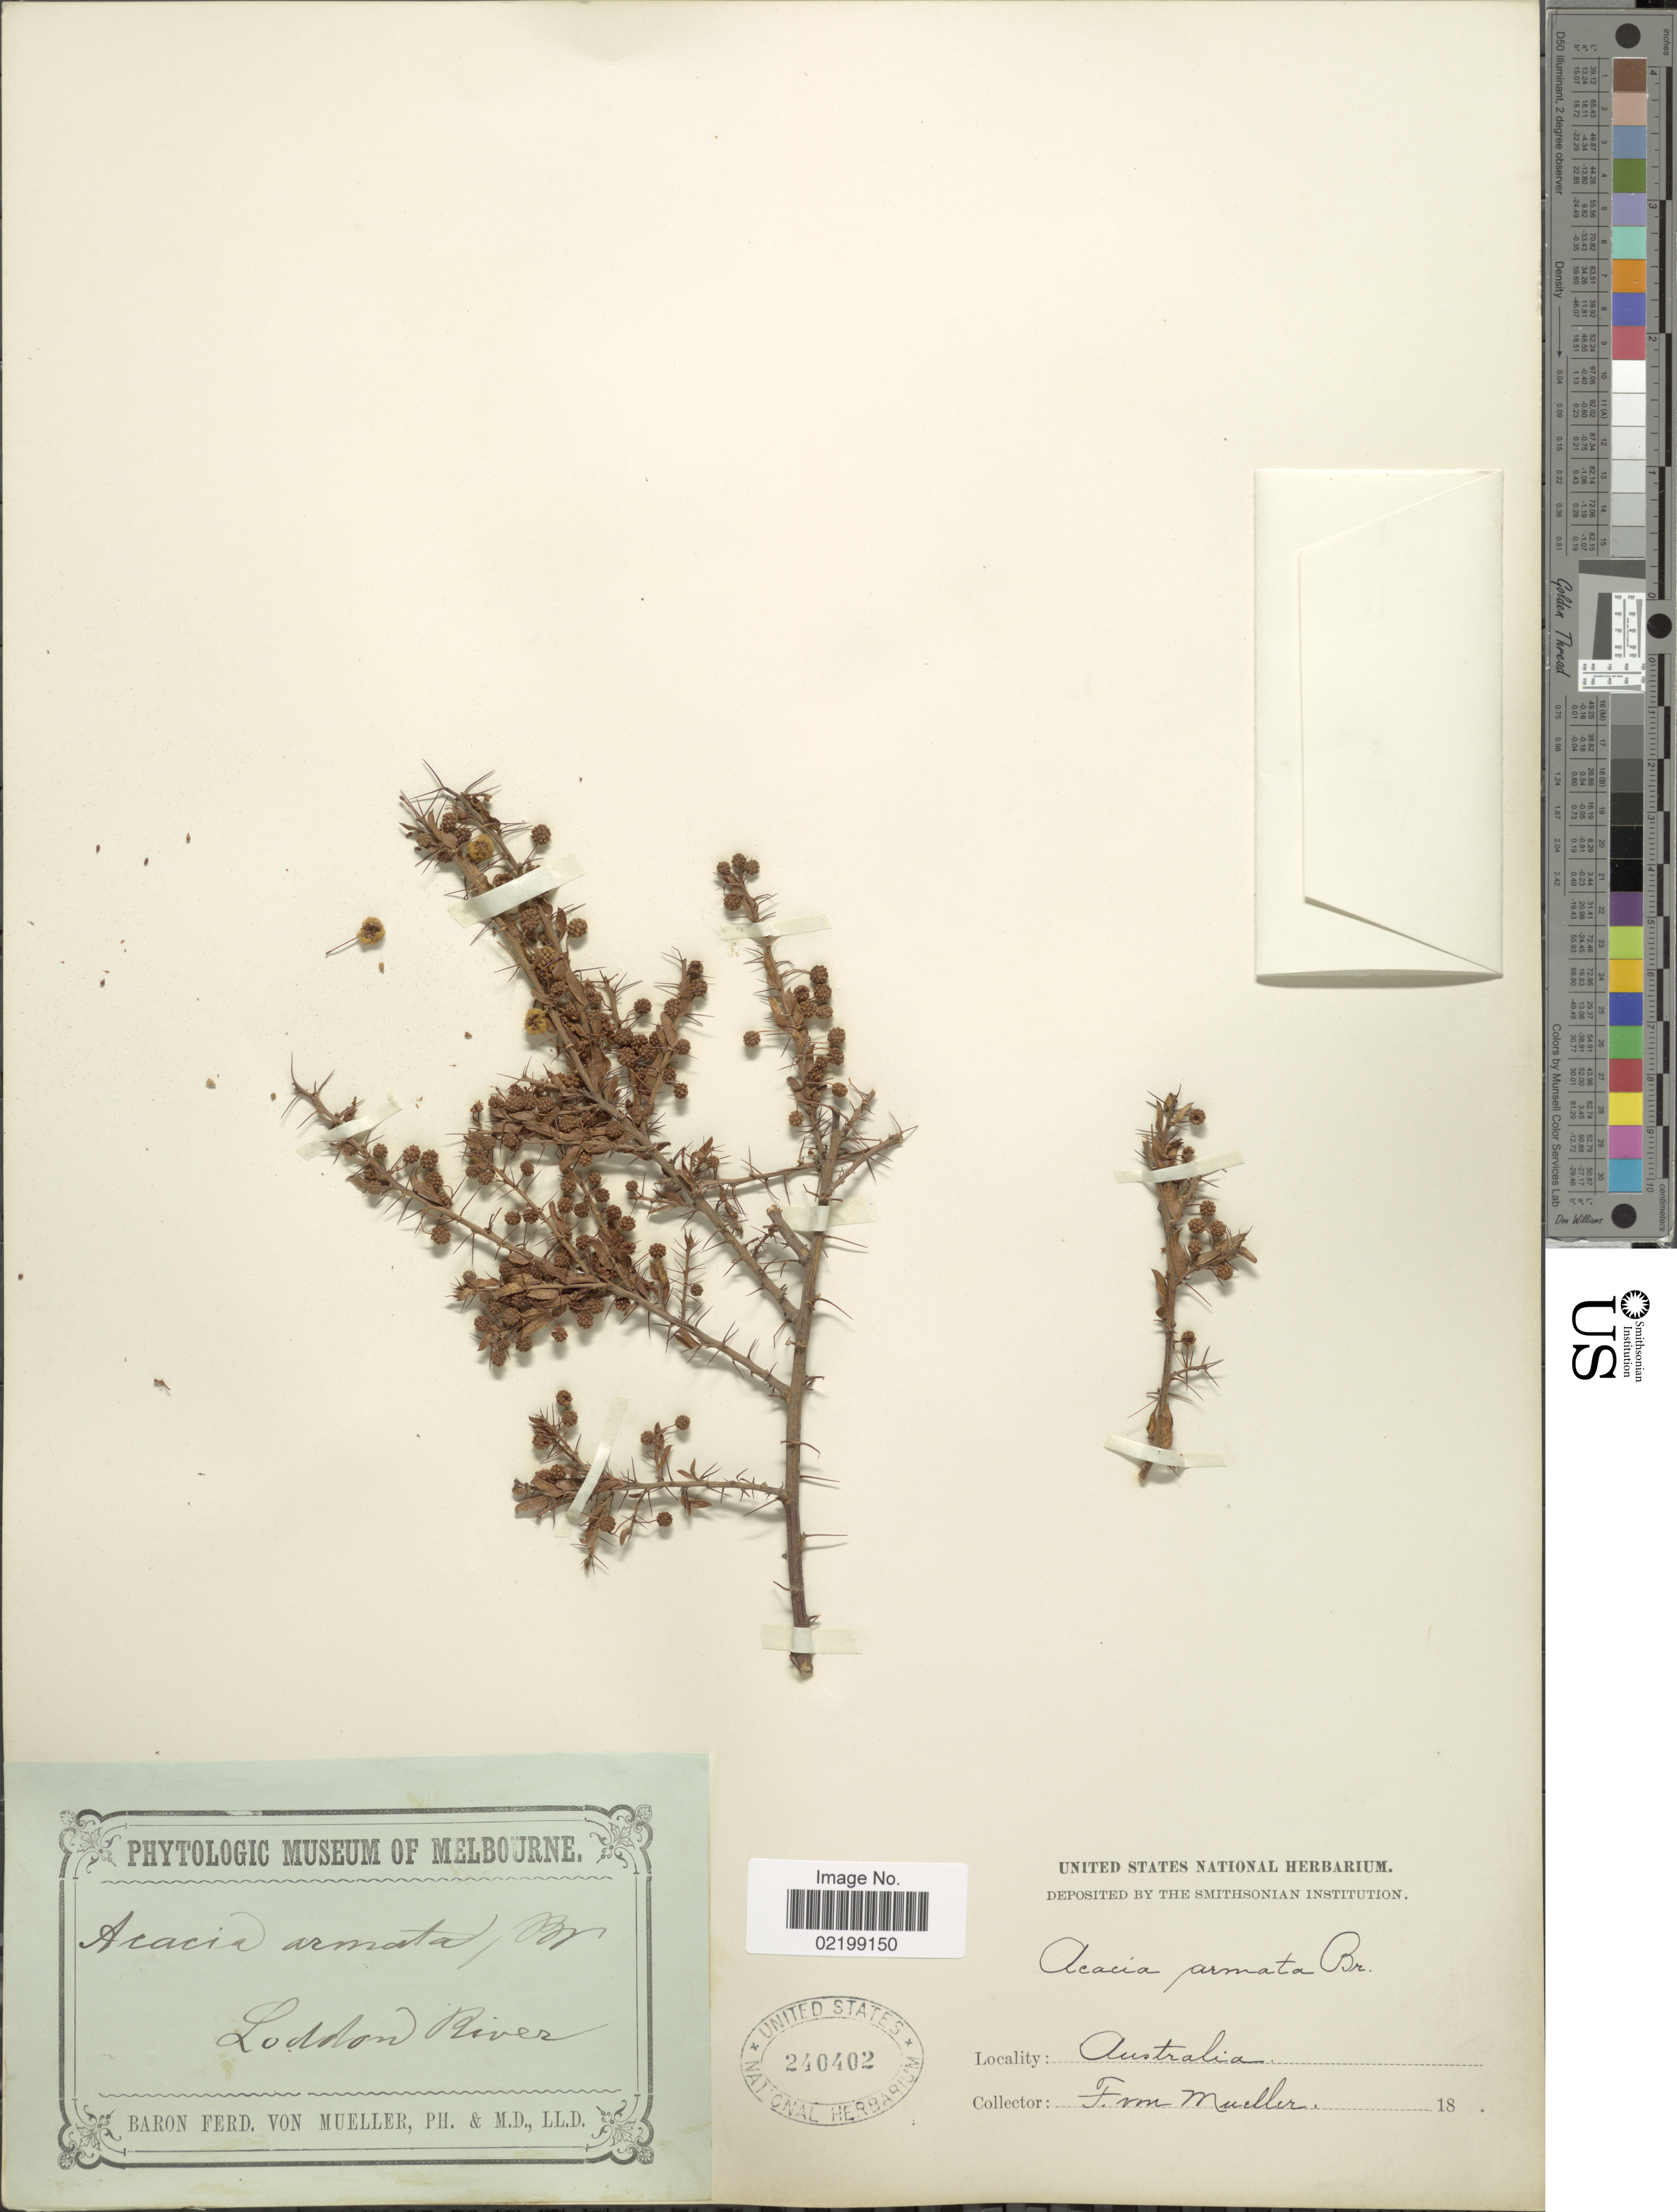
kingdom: Plantae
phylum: Tracheophyta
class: Magnoliopsida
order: Fabales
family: Fabaceae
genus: Acacia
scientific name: Acacia paradoxa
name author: Chiov.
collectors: F. von Mueller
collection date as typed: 18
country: Australia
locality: Loddon River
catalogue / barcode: US 240402